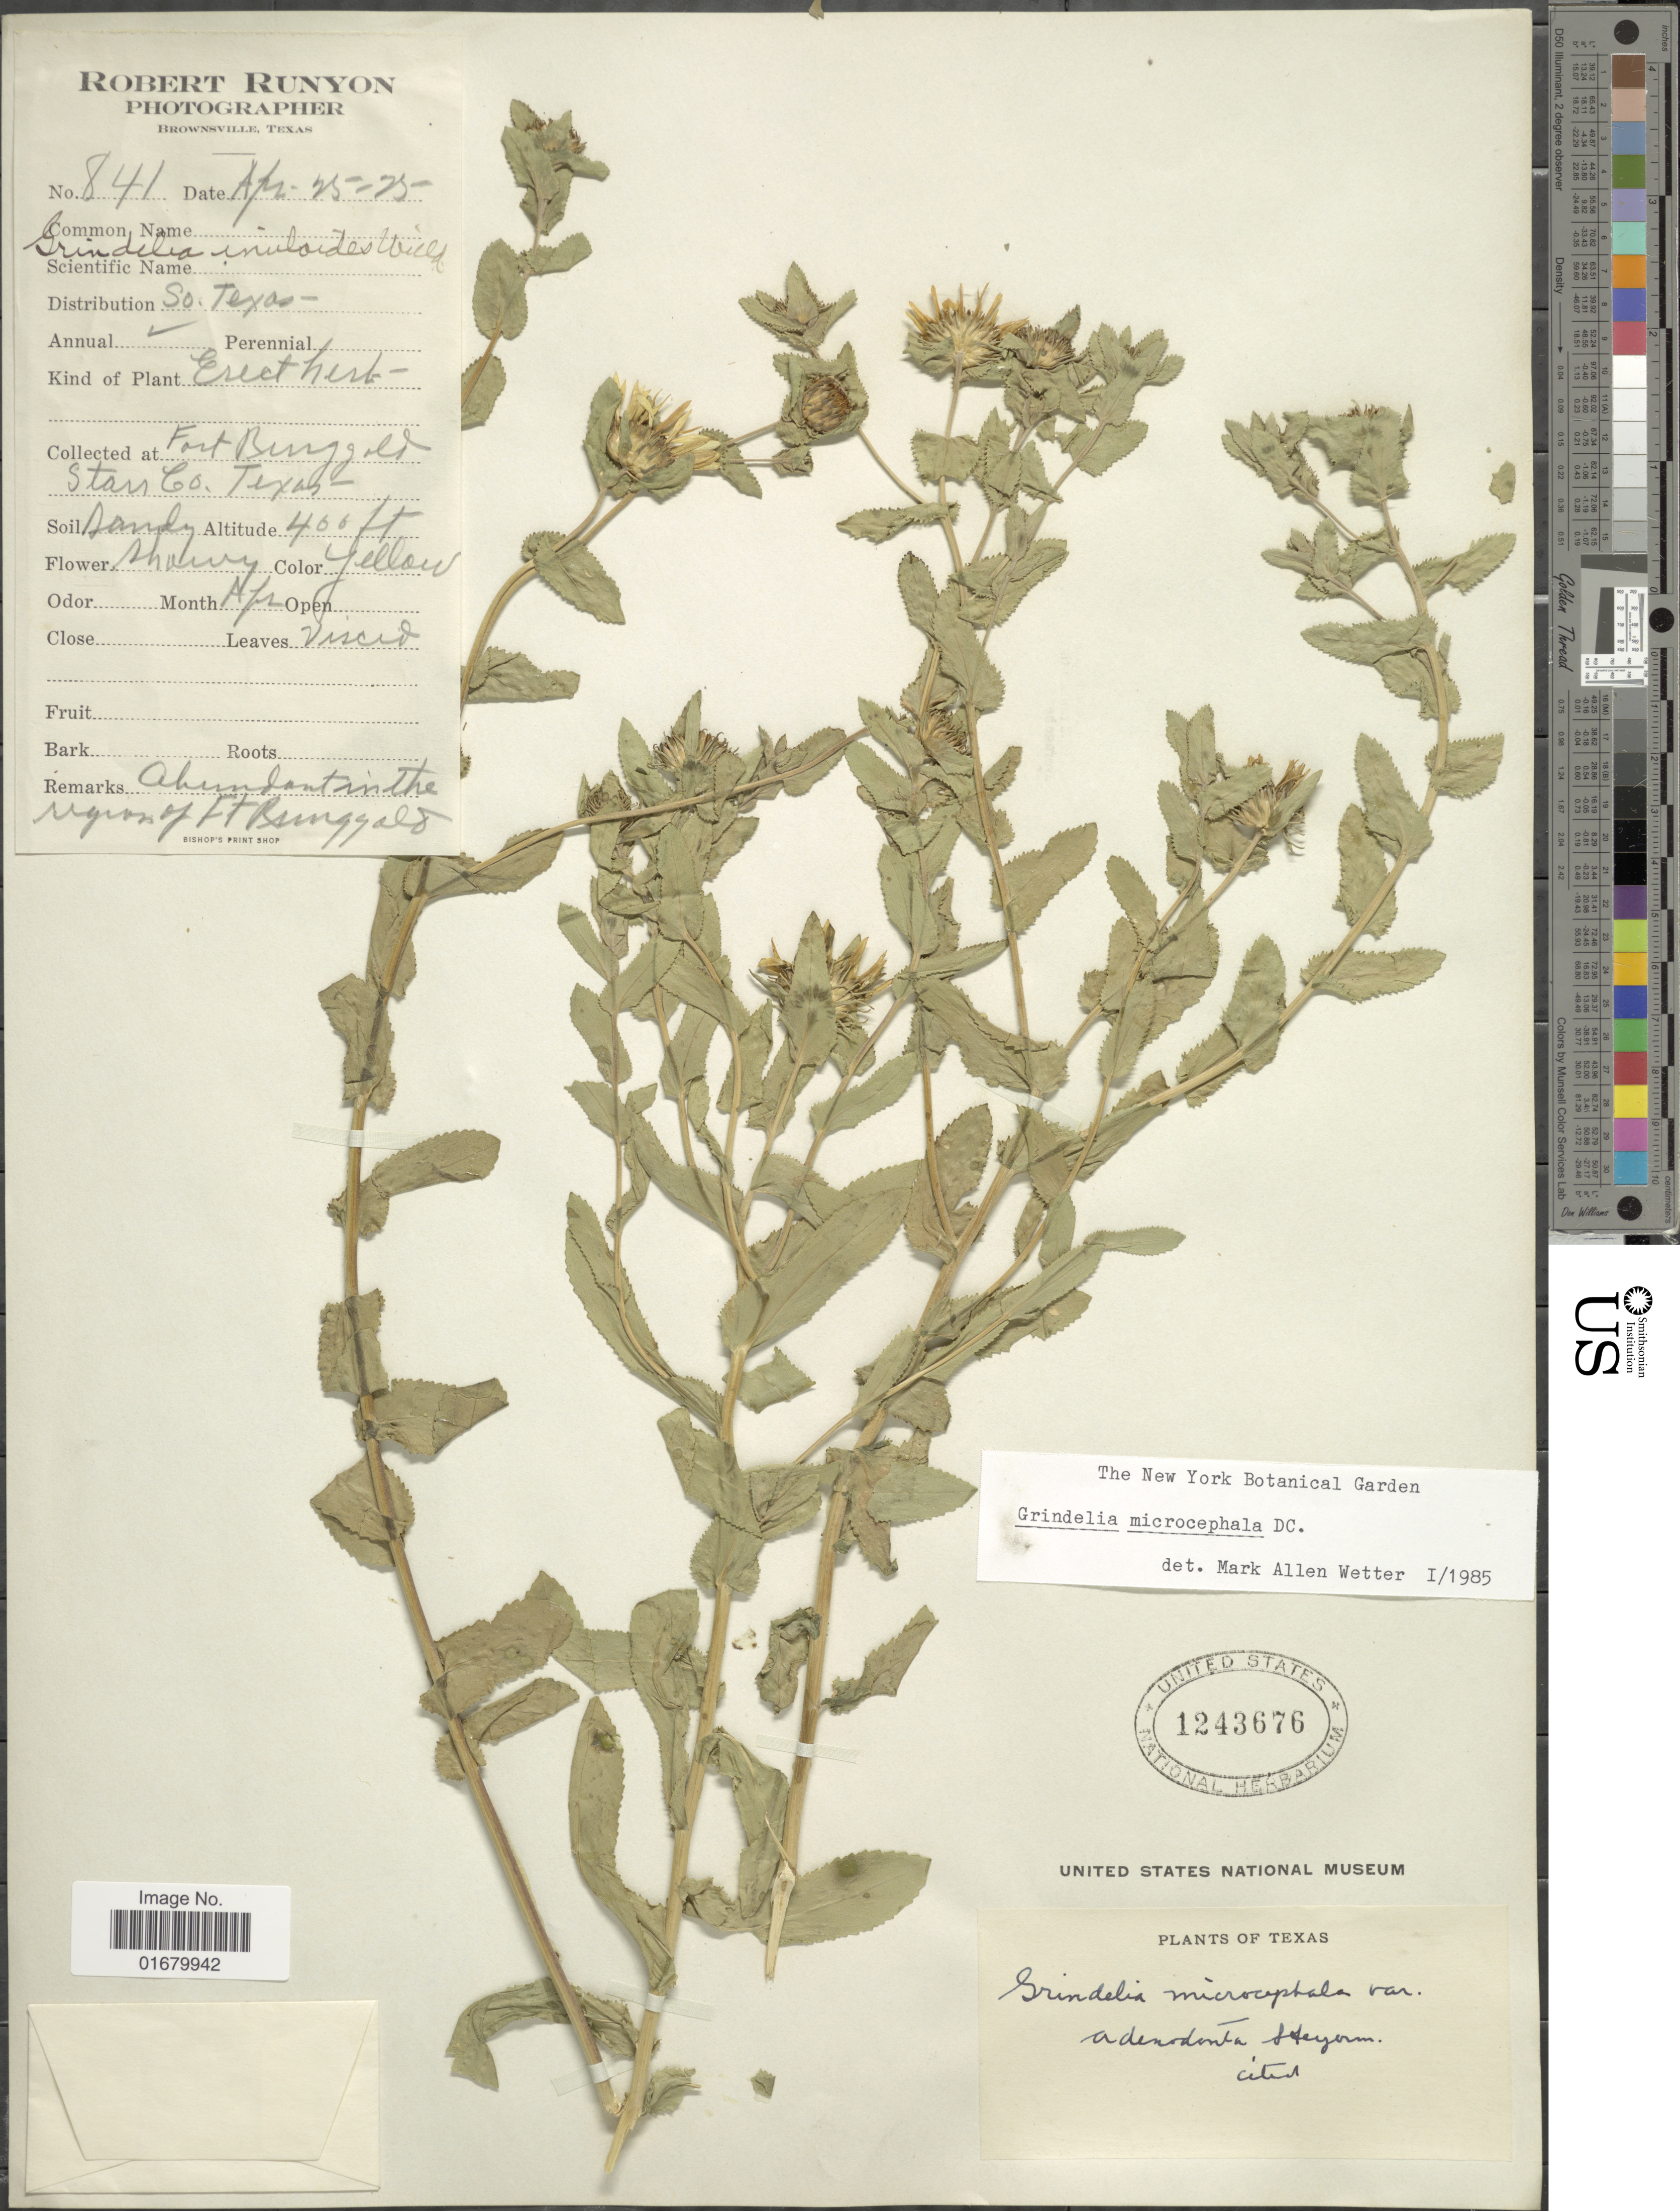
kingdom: Plantae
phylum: Tracheophyta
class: Magnoliopsida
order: Asterales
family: Asteraceae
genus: Grindelia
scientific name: Grindelia microcephala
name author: DC.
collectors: R. Runyon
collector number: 841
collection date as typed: Transcribed d/m/y: 25/4/25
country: United States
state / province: Texas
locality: Brownsville, Fort Ringgold, Starr Co.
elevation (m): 122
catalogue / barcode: US 1243676